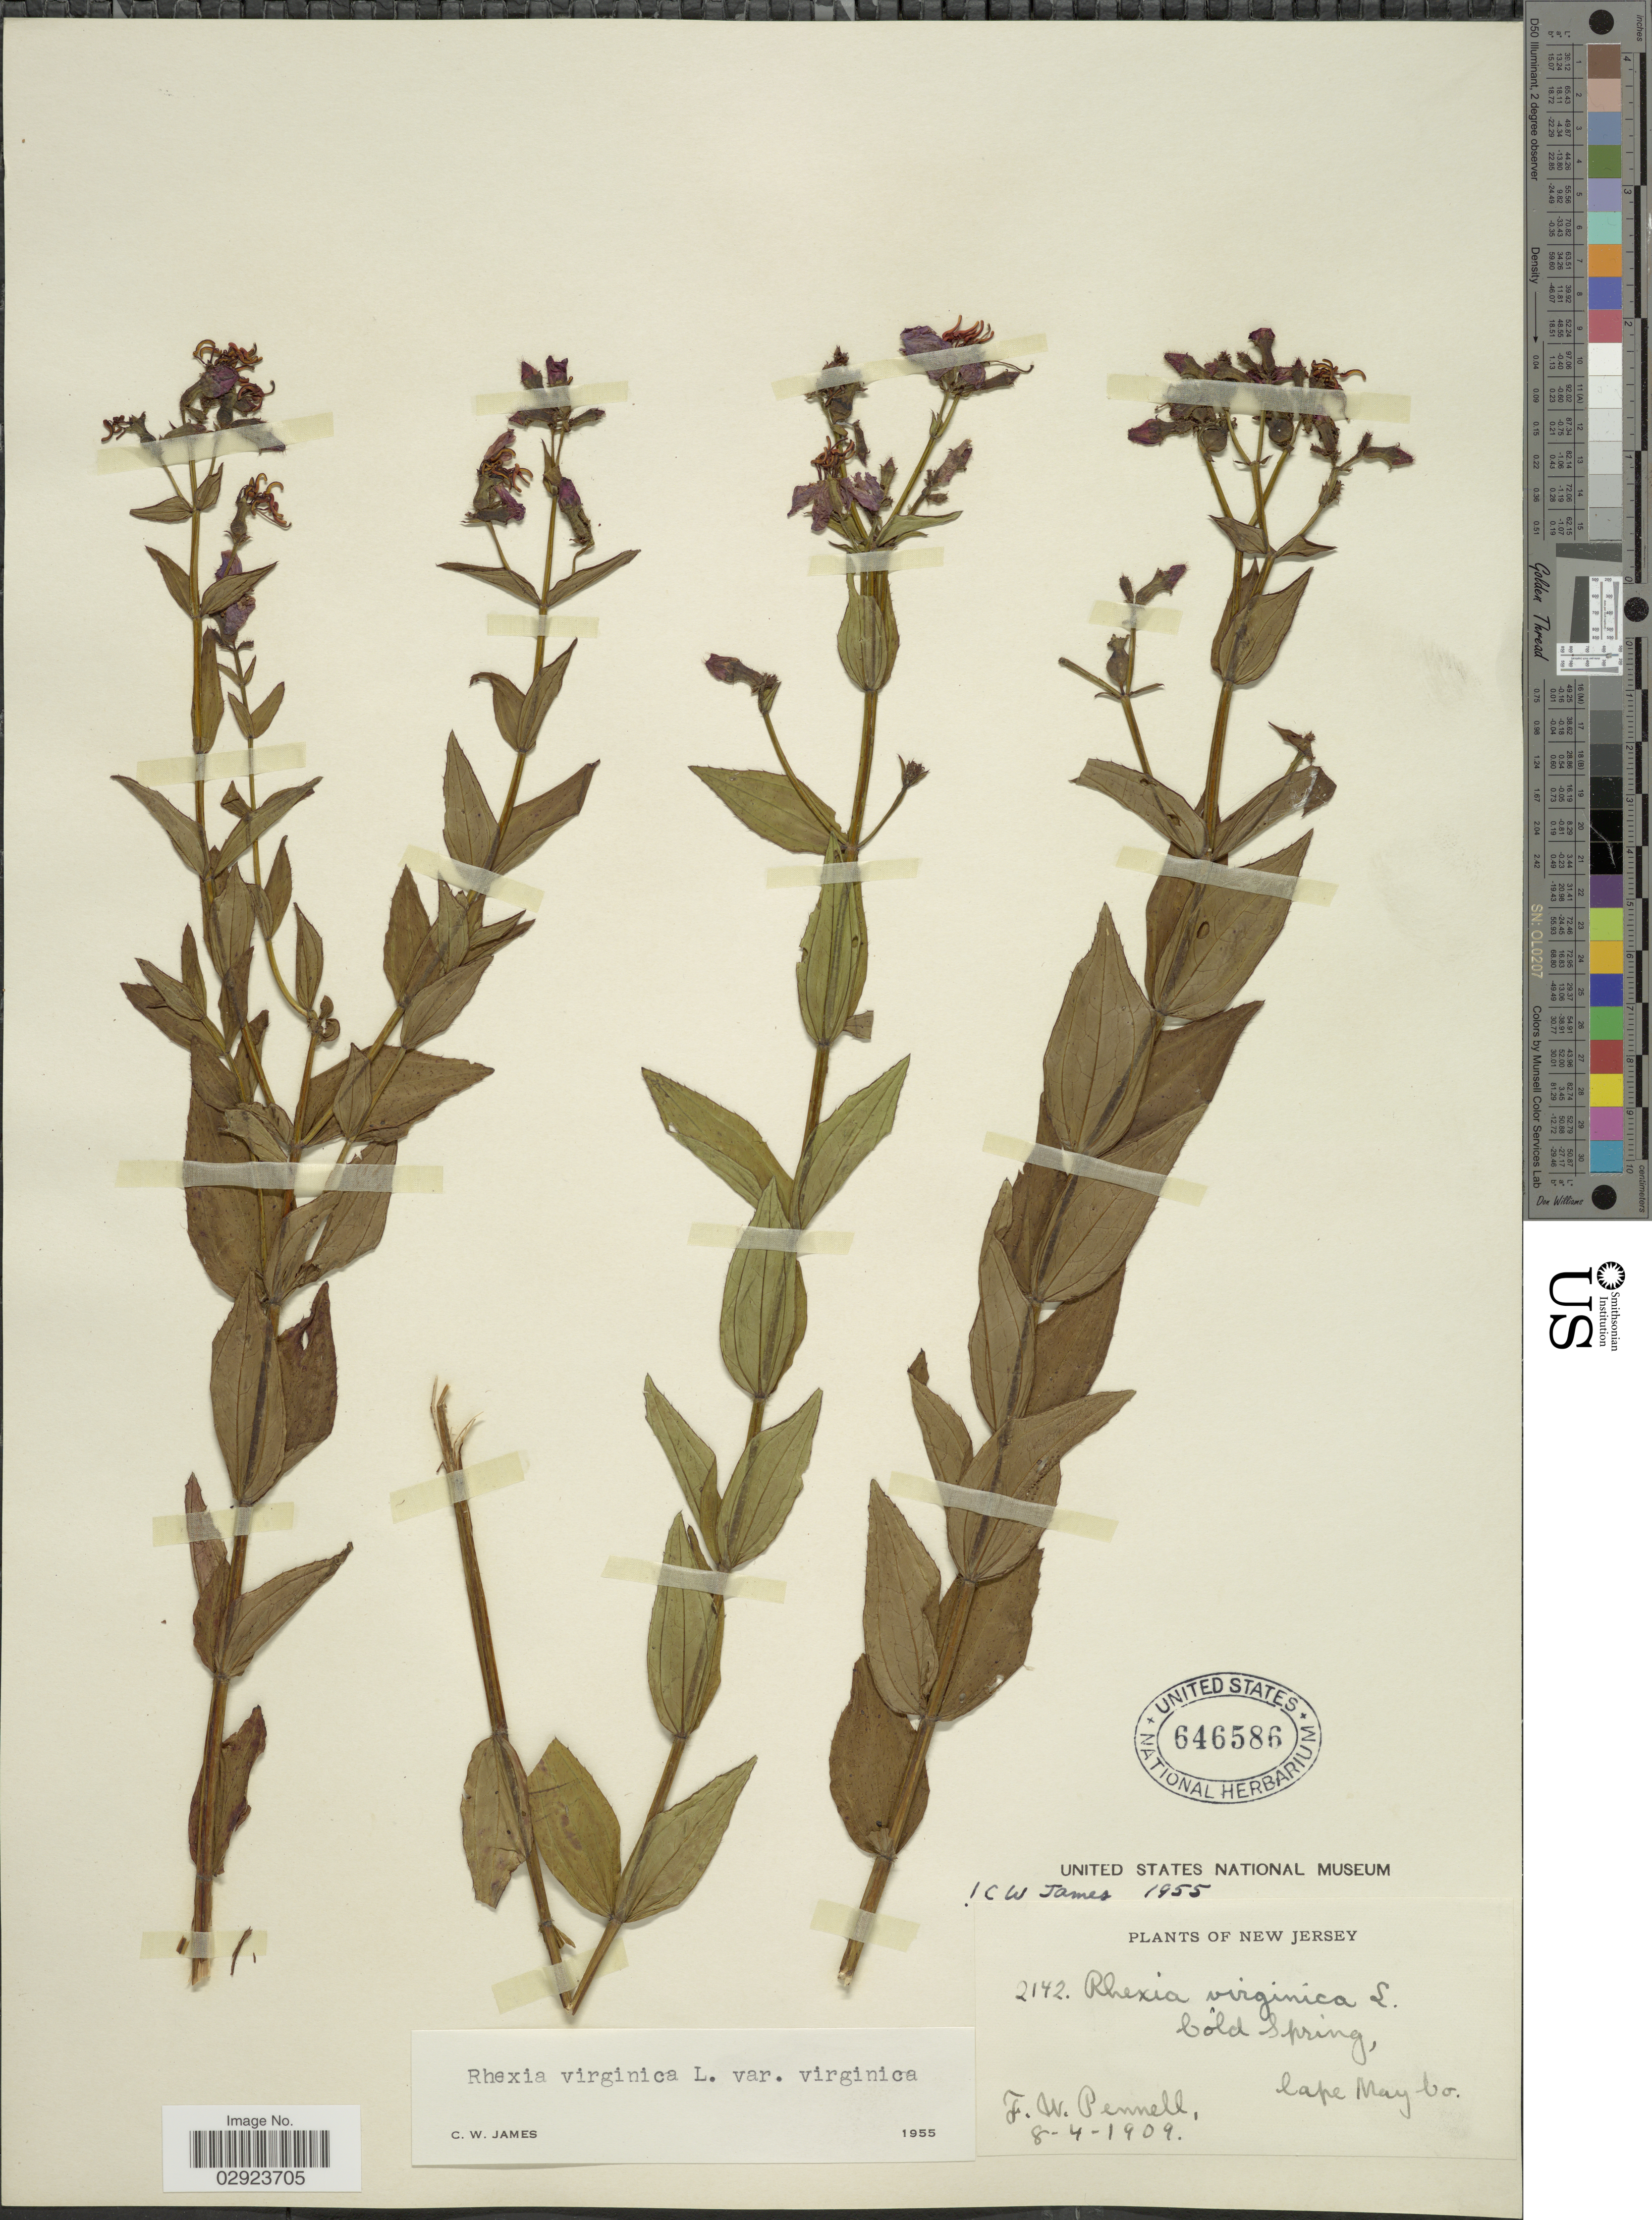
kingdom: Plantae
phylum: Tracheophyta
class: Magnoliopsida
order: Myrtales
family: Melastomataceae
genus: Rhexia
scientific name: Rhexia virginica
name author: L.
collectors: F. W. Pennell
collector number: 2142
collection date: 1909-08-04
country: United States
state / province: New Jersey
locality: Cold Spring, Cape May Co.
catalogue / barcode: US 646586